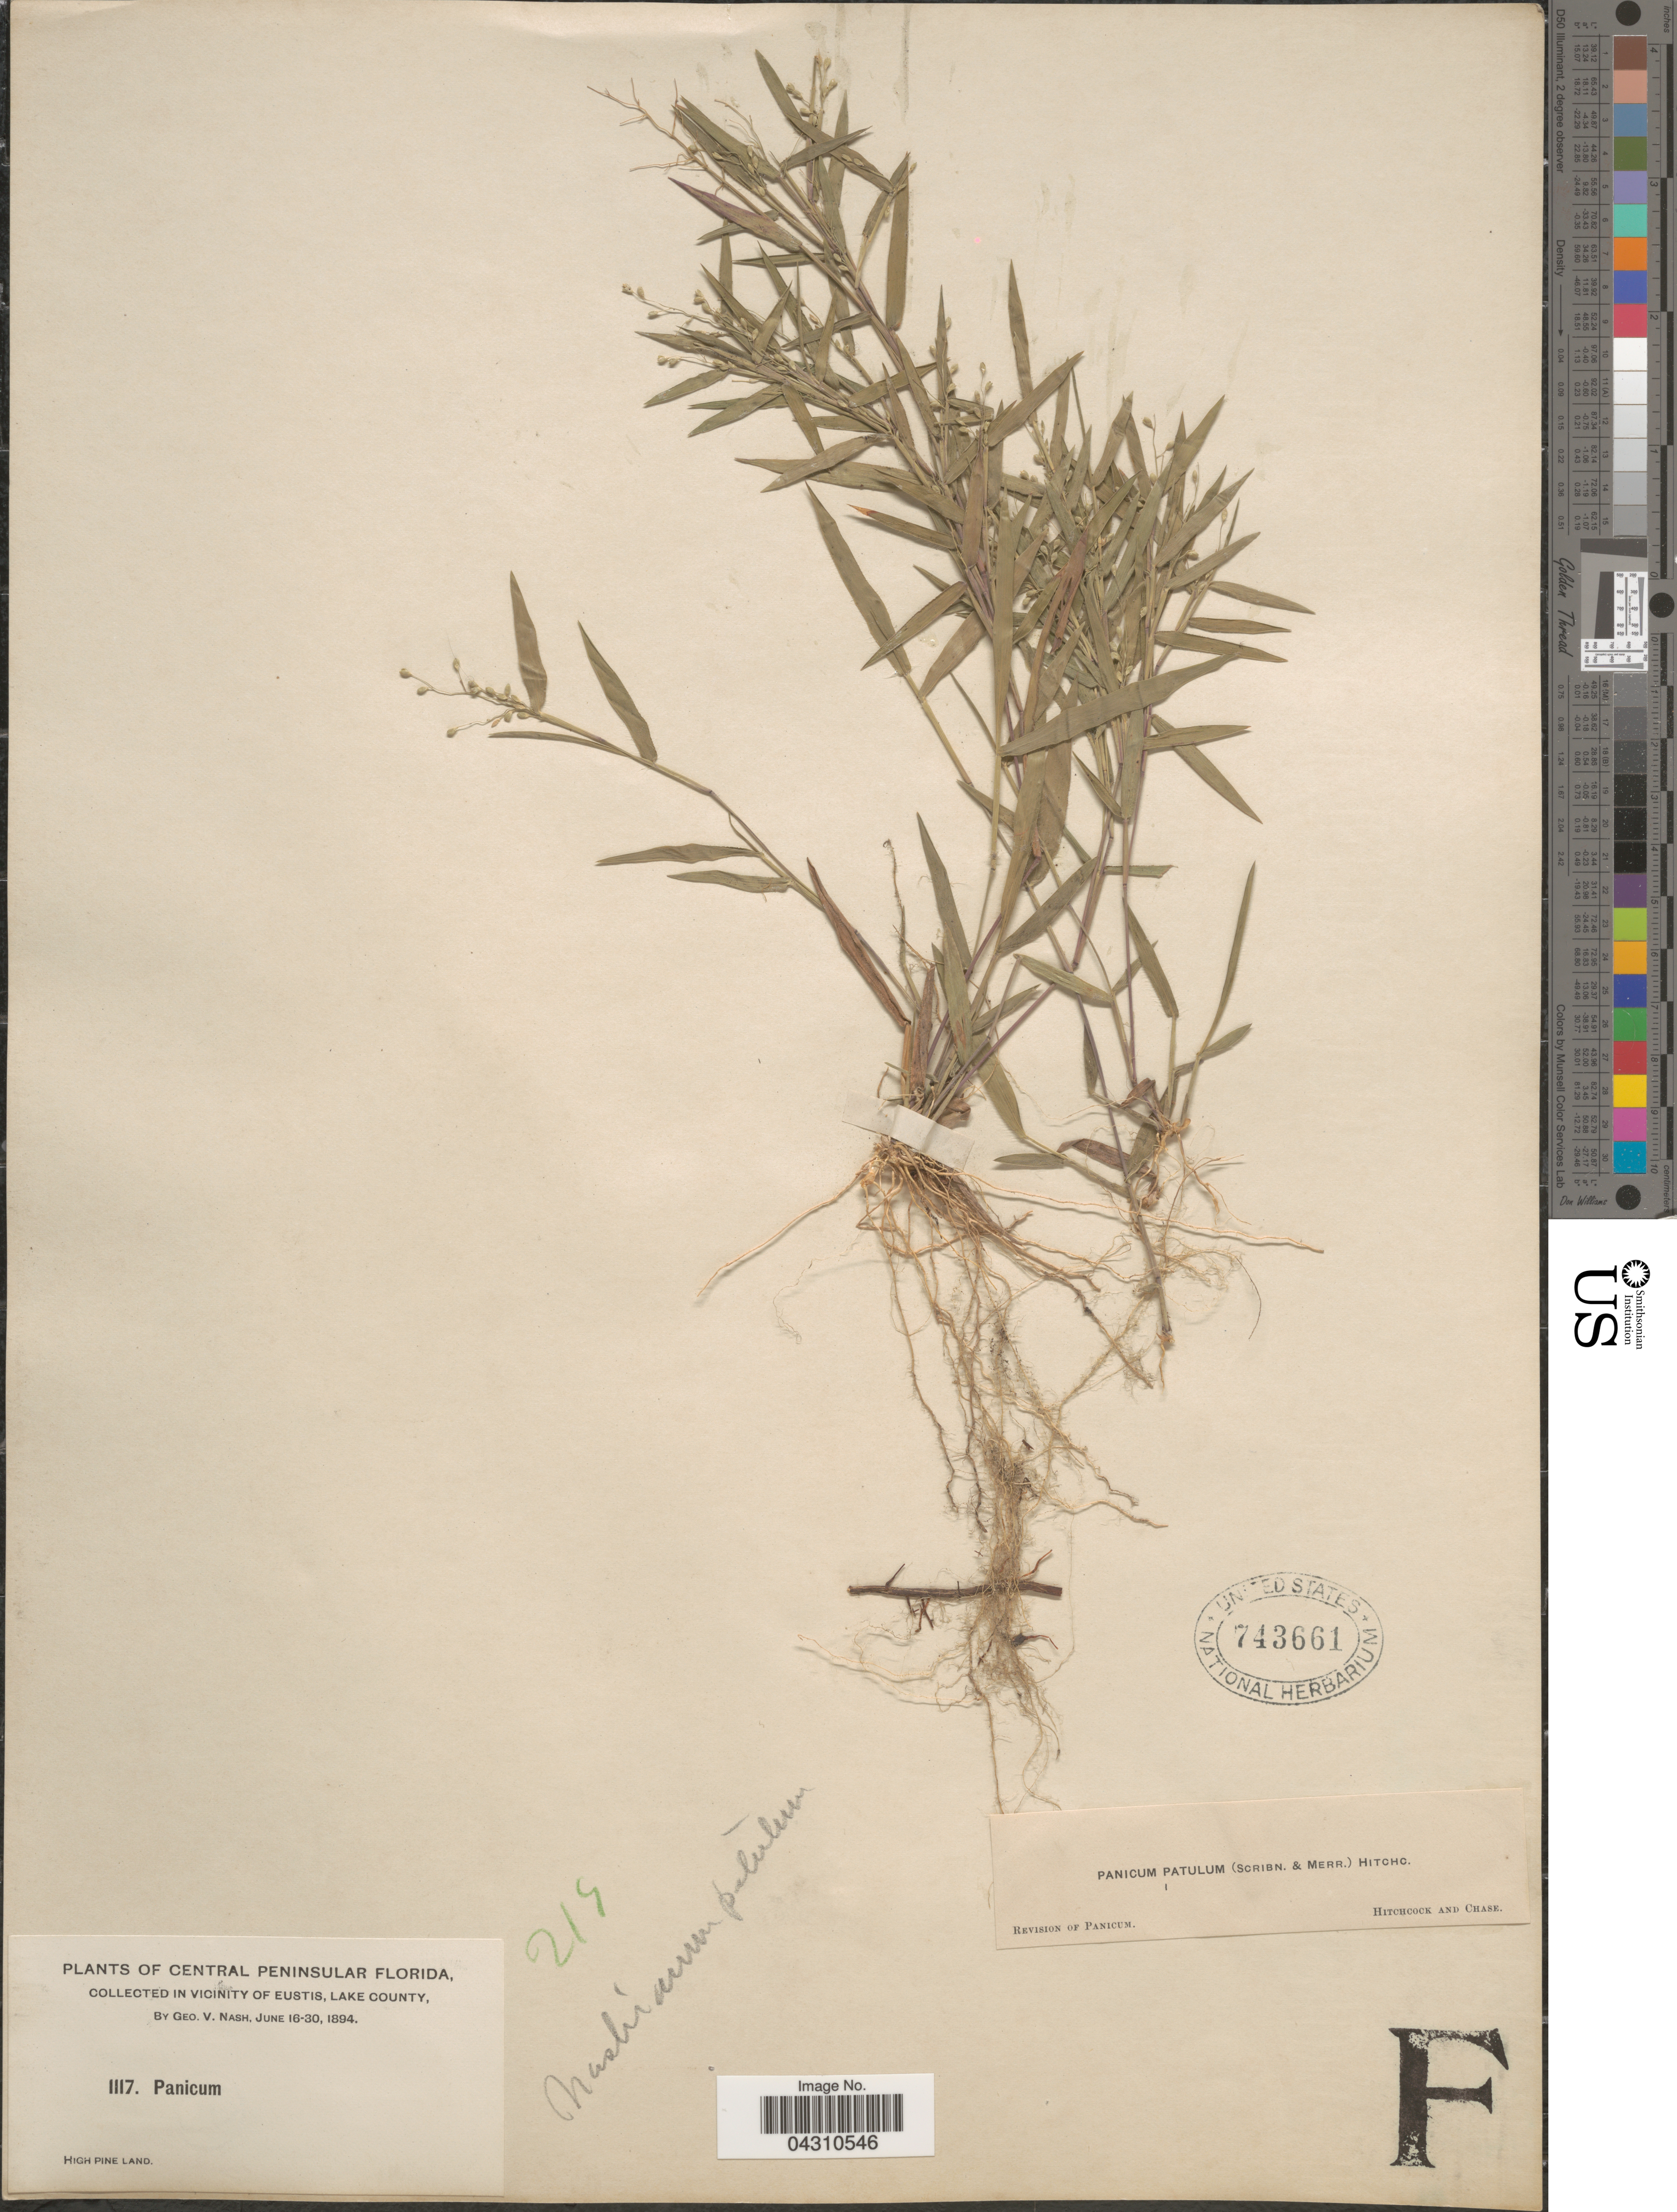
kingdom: Plantae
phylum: Tracheophyta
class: Liliopsida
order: Poales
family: Poaceae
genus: Dichanthelium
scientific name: Dichanthelium portoricense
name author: (Desv. ex Ham.) B.F. Hansen & Wunderlin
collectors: G. V. Nash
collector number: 1117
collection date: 1894-06-16/1894-06-30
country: United States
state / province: Florida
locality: Central Peninsular Florida. In Vicinity of Eustis, Lake County. High Pine Land.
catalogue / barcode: US 743661